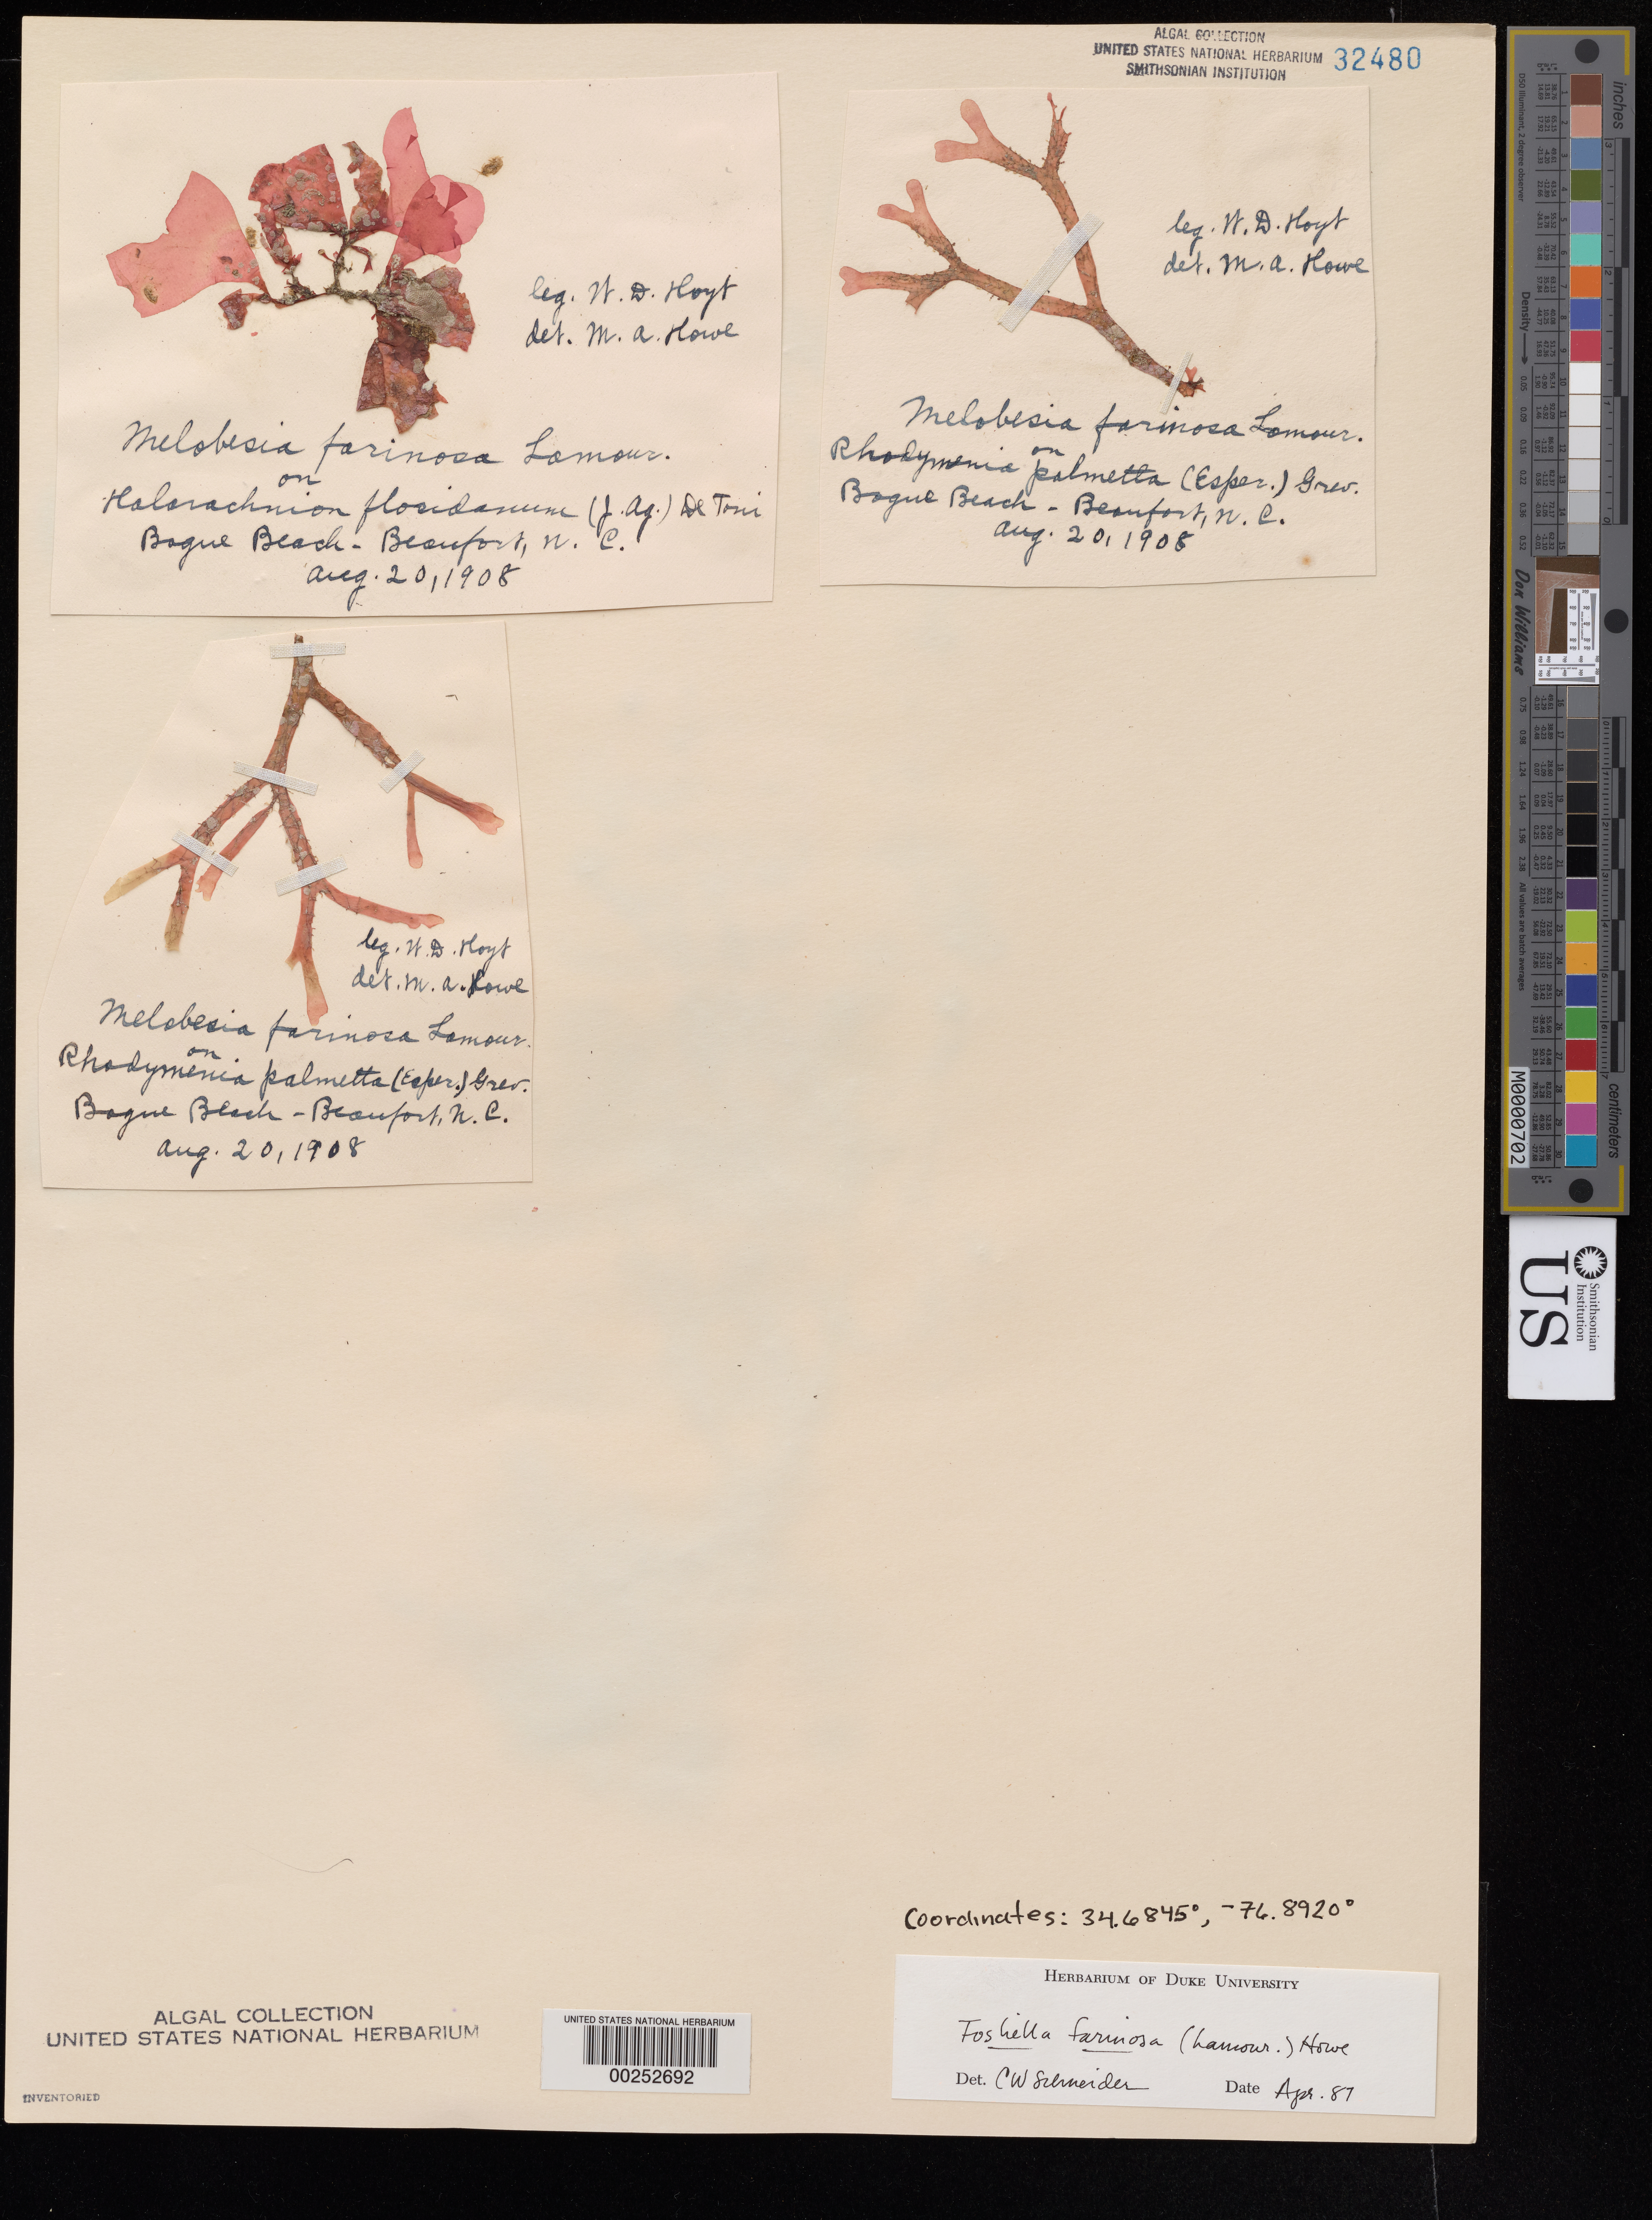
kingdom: Plantae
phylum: Rhodophyta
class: Florideophyceae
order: Corallinales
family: Hydrolithaceae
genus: Fosliella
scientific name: Fosliella farinosa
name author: (J.V.Lamouroux) M. Howe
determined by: Schneider, C. W.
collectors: W. D. Hoyt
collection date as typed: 20 Aug 1908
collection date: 1908-08-20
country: United States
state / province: North Carolina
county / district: Carteret County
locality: Beaufort, Bogue Beach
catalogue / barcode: US 32480